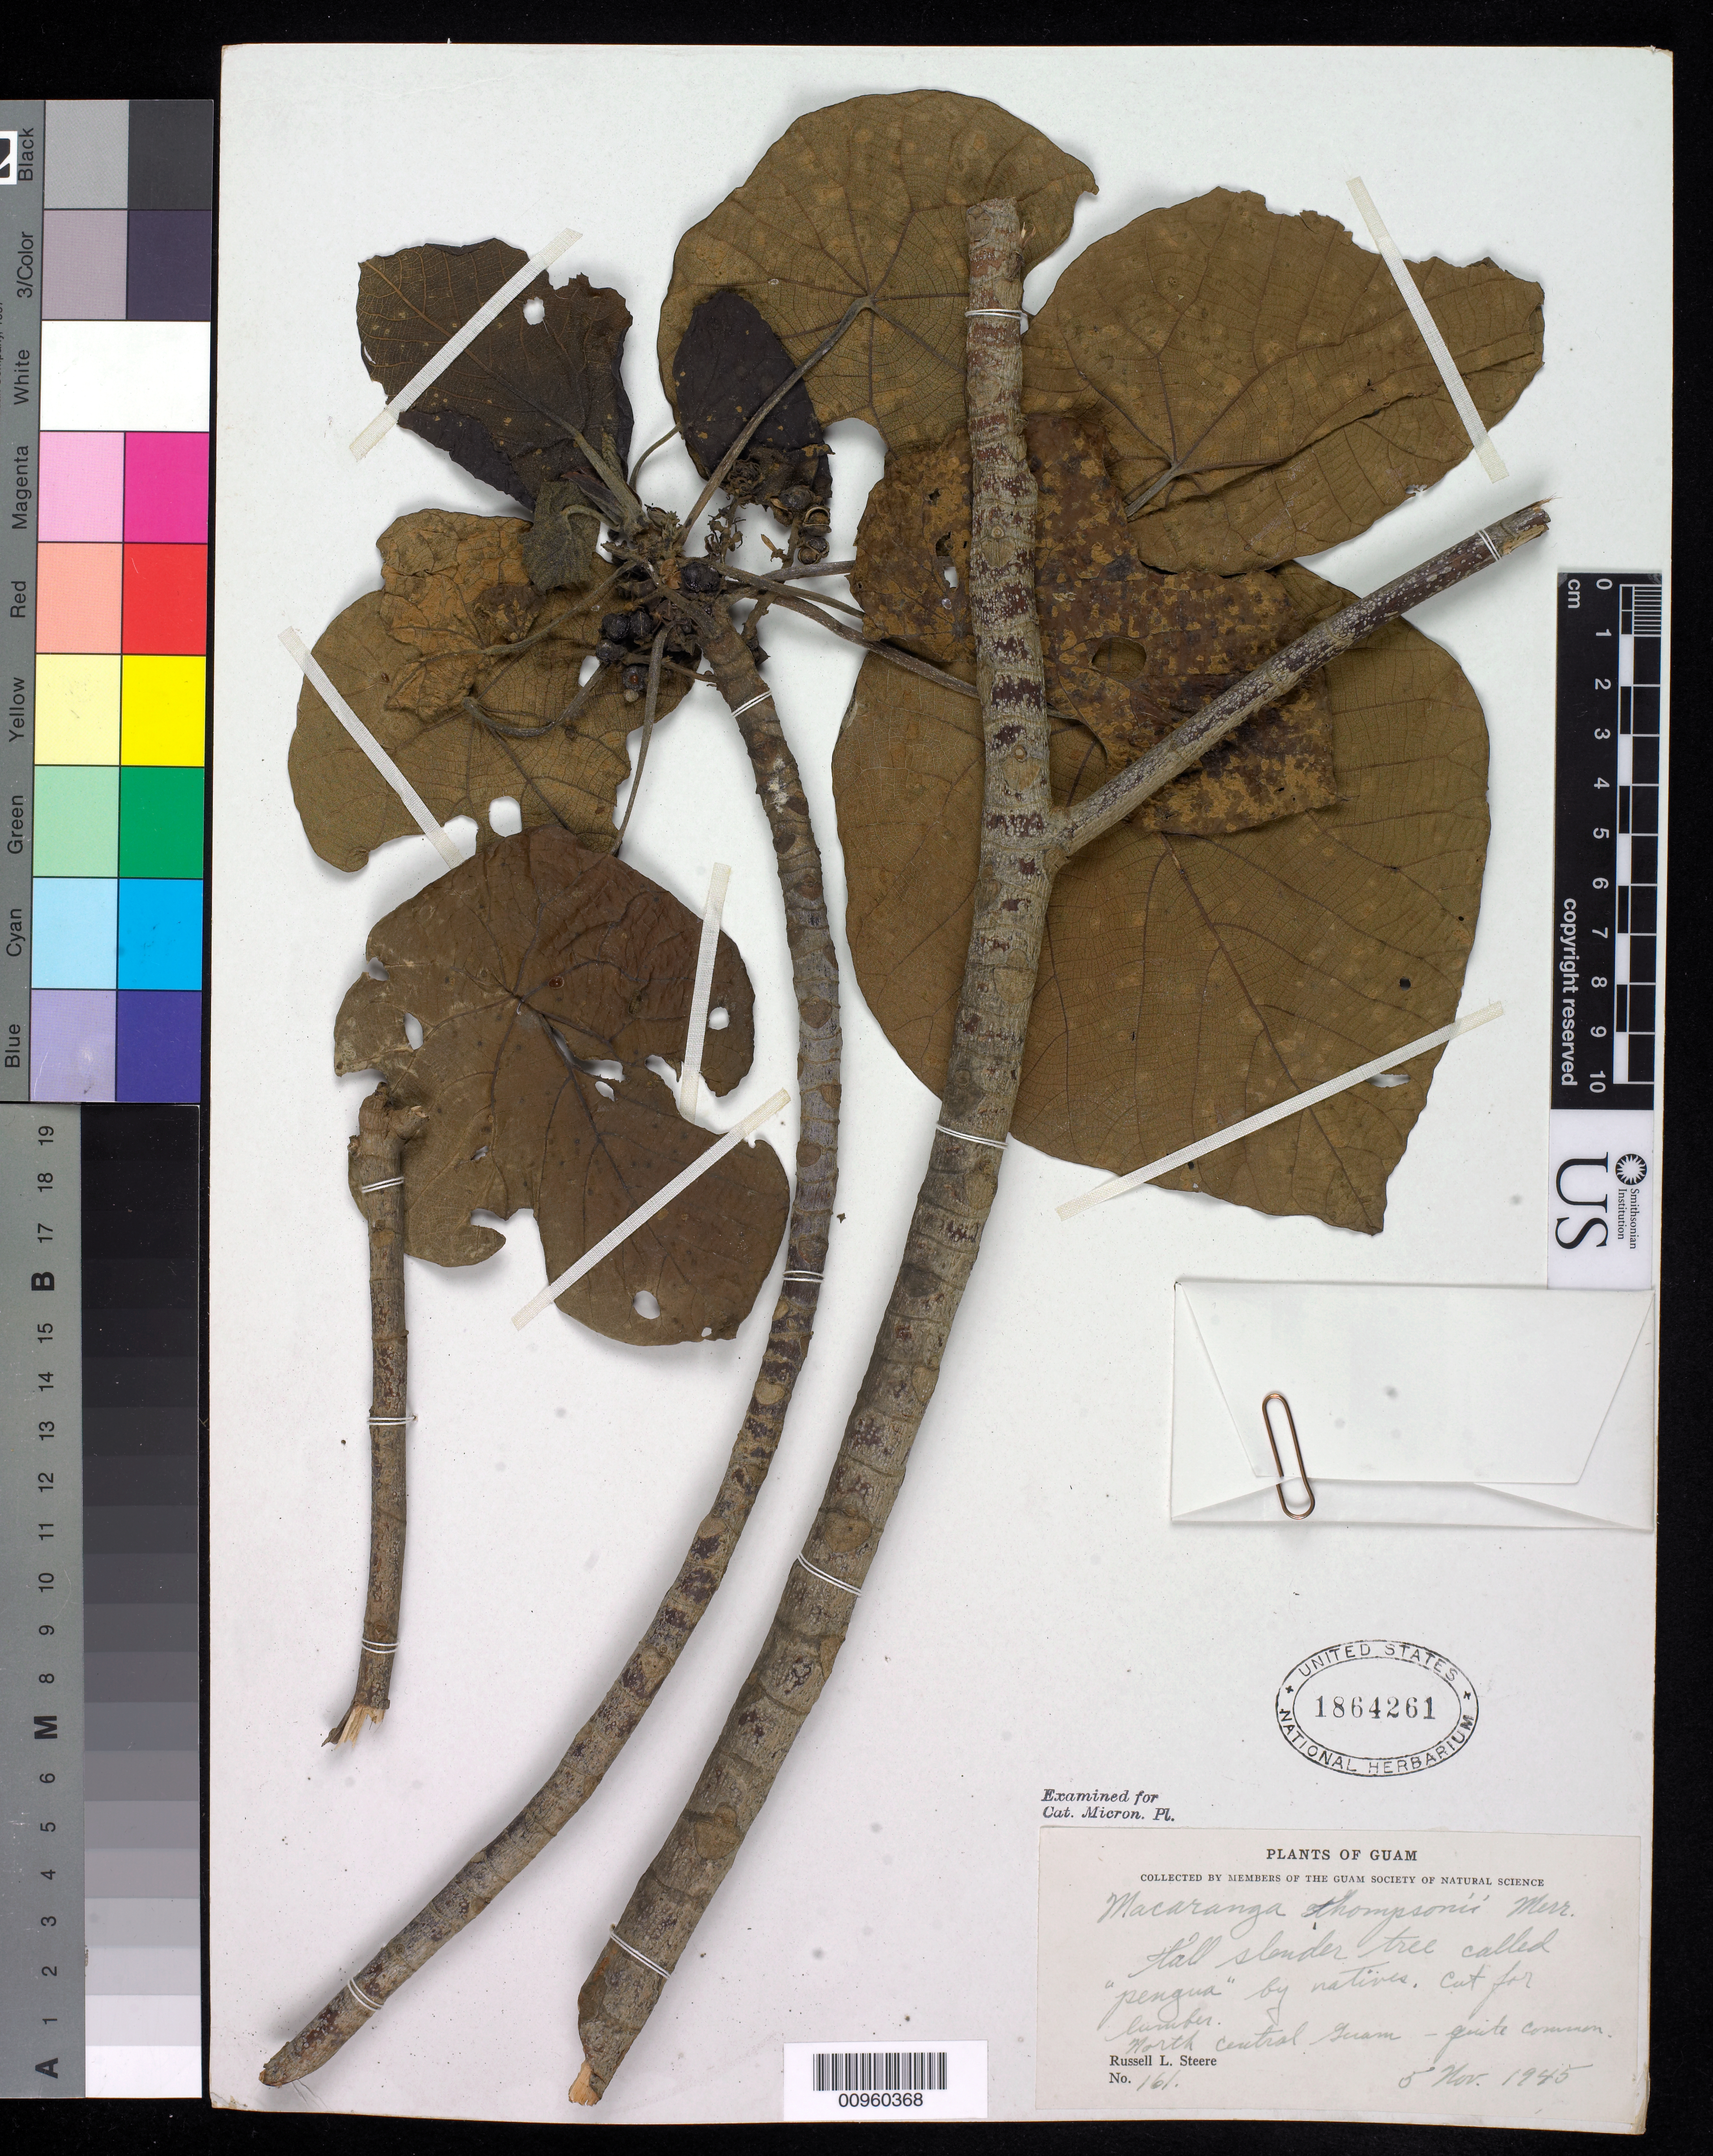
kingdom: Plantae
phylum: Tracheophyta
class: Magnoliopsida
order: Malpighiales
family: Euphorbiaceae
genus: Macaranga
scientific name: Macaranga thompsonii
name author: Merr.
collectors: R. L. Steere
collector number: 161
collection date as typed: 05 Nov 1945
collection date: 1945-11-05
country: Guam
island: Guam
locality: North Central, Guam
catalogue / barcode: US 1864261